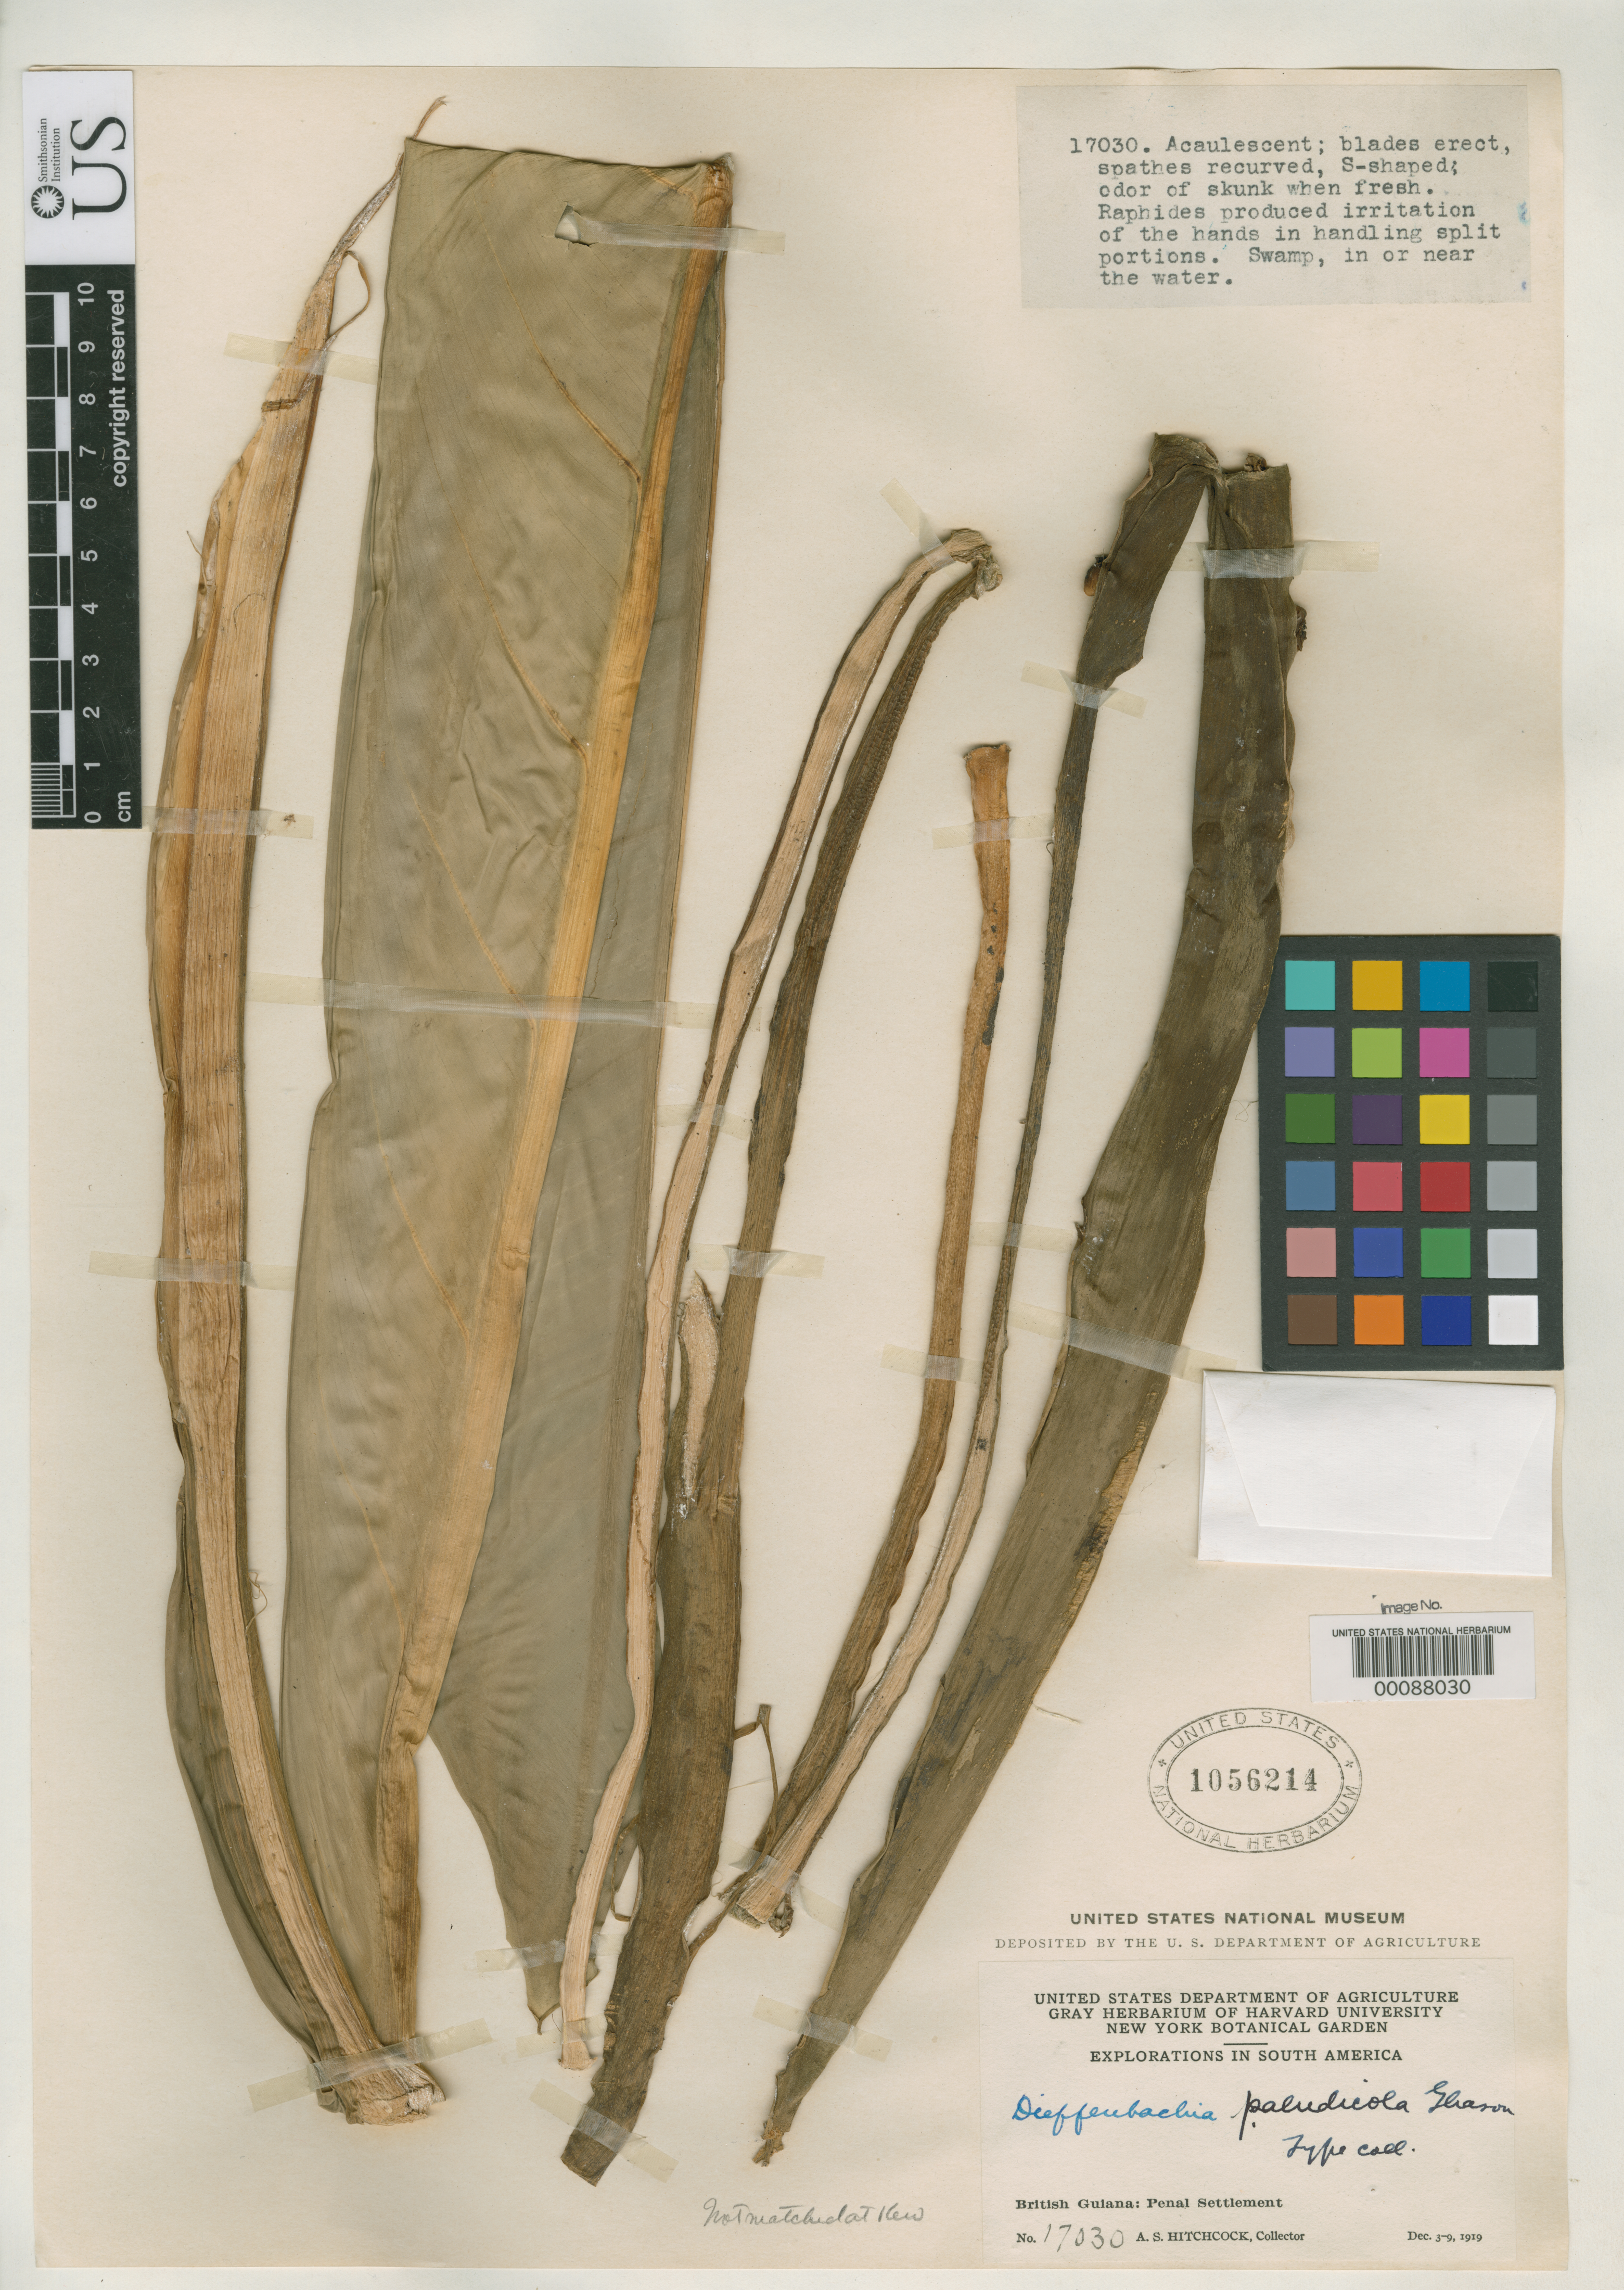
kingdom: Plantae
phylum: Tracheophyta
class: Liliopsida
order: Alismatales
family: Araceae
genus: Dieffenbachia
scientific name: Dieffenbachia paludicola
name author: N.E. Br. ex Gleason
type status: Isotype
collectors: A. S. Hitchcock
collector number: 17030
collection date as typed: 03 Dec 1919 to 09 Dec 1919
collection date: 1919-12-03/1919-12-09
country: Guyana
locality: Penal settlement.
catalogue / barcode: US 1056214